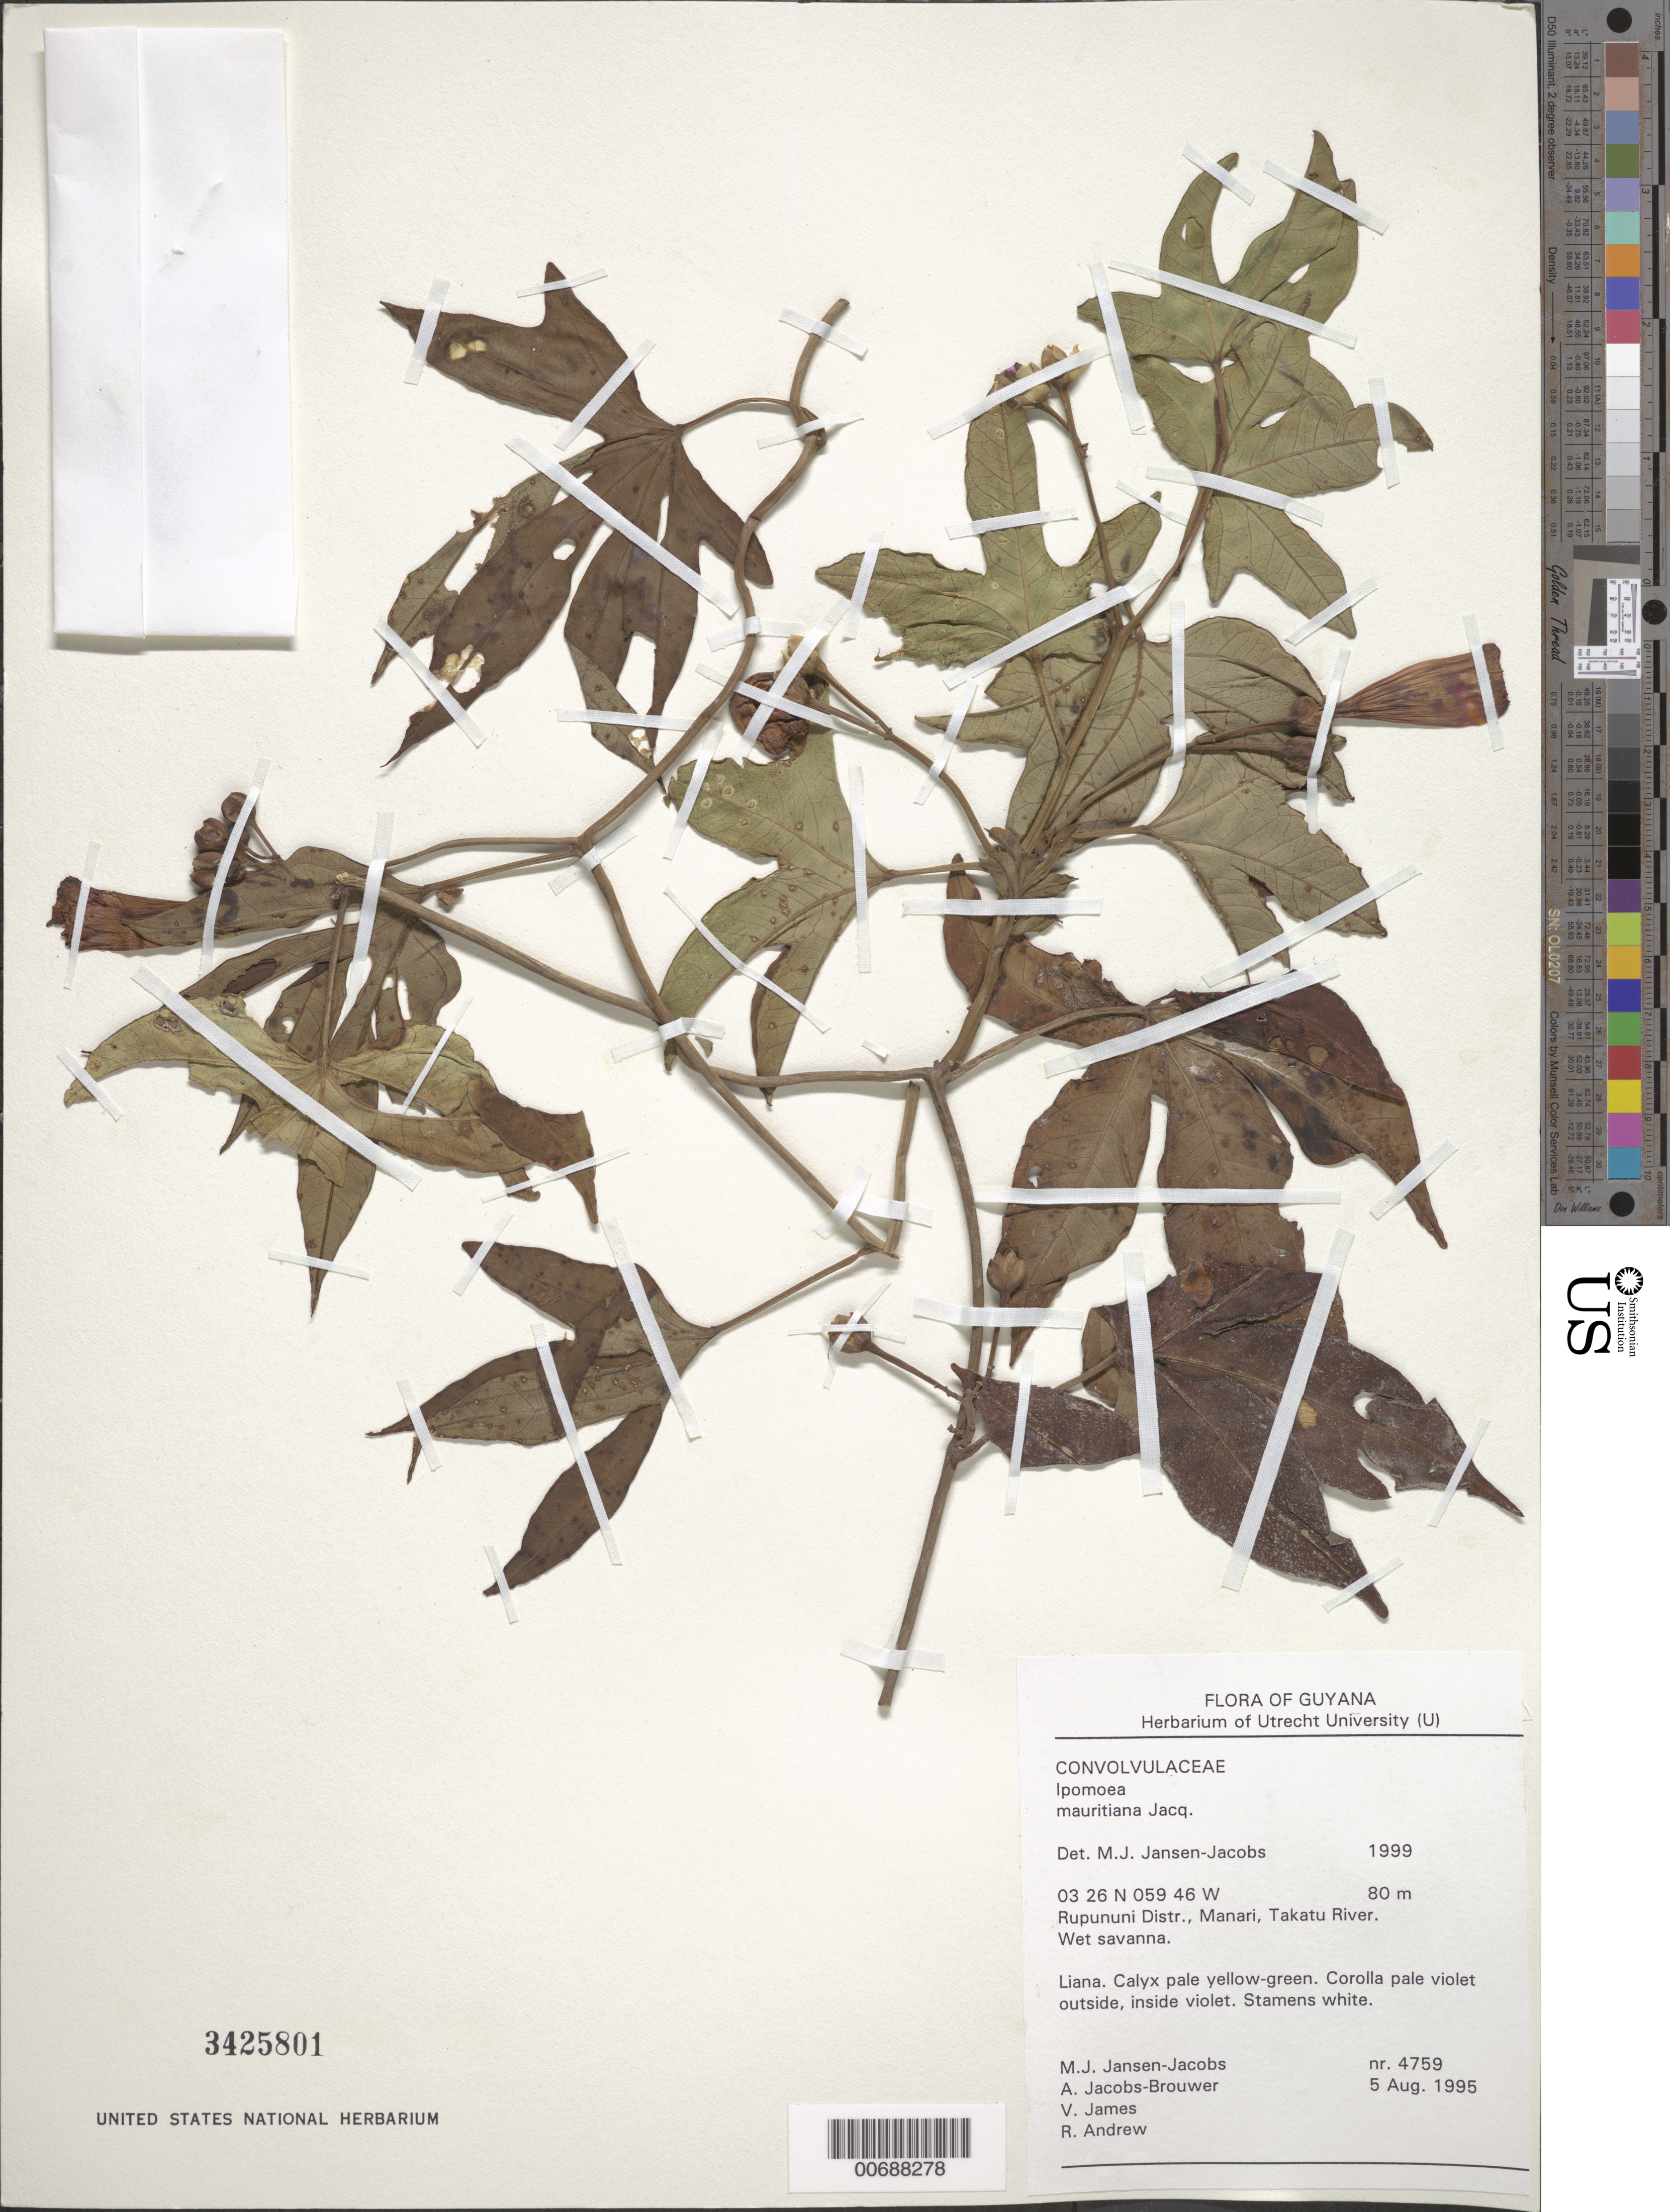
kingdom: Plantae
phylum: Tracheophyta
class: Magnoliopsida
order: Solanales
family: Convolvulaceae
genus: Ipomoea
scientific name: Ipomoea mauritiana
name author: Jacq.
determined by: Jansen-Jacobs, M. J., (U), Nationaal Herbarium Nederland, Utrecht University branch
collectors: M. J. Jansen-Jacobs, A. Jacobs-Brouwer, V. James & R. Andrew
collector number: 4759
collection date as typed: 5-Aug-95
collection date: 1995-08-05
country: Guyana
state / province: U. Takutu-U. Essequibo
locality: Manari, Takatu River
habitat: Wet savanna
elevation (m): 80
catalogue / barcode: US 3425801